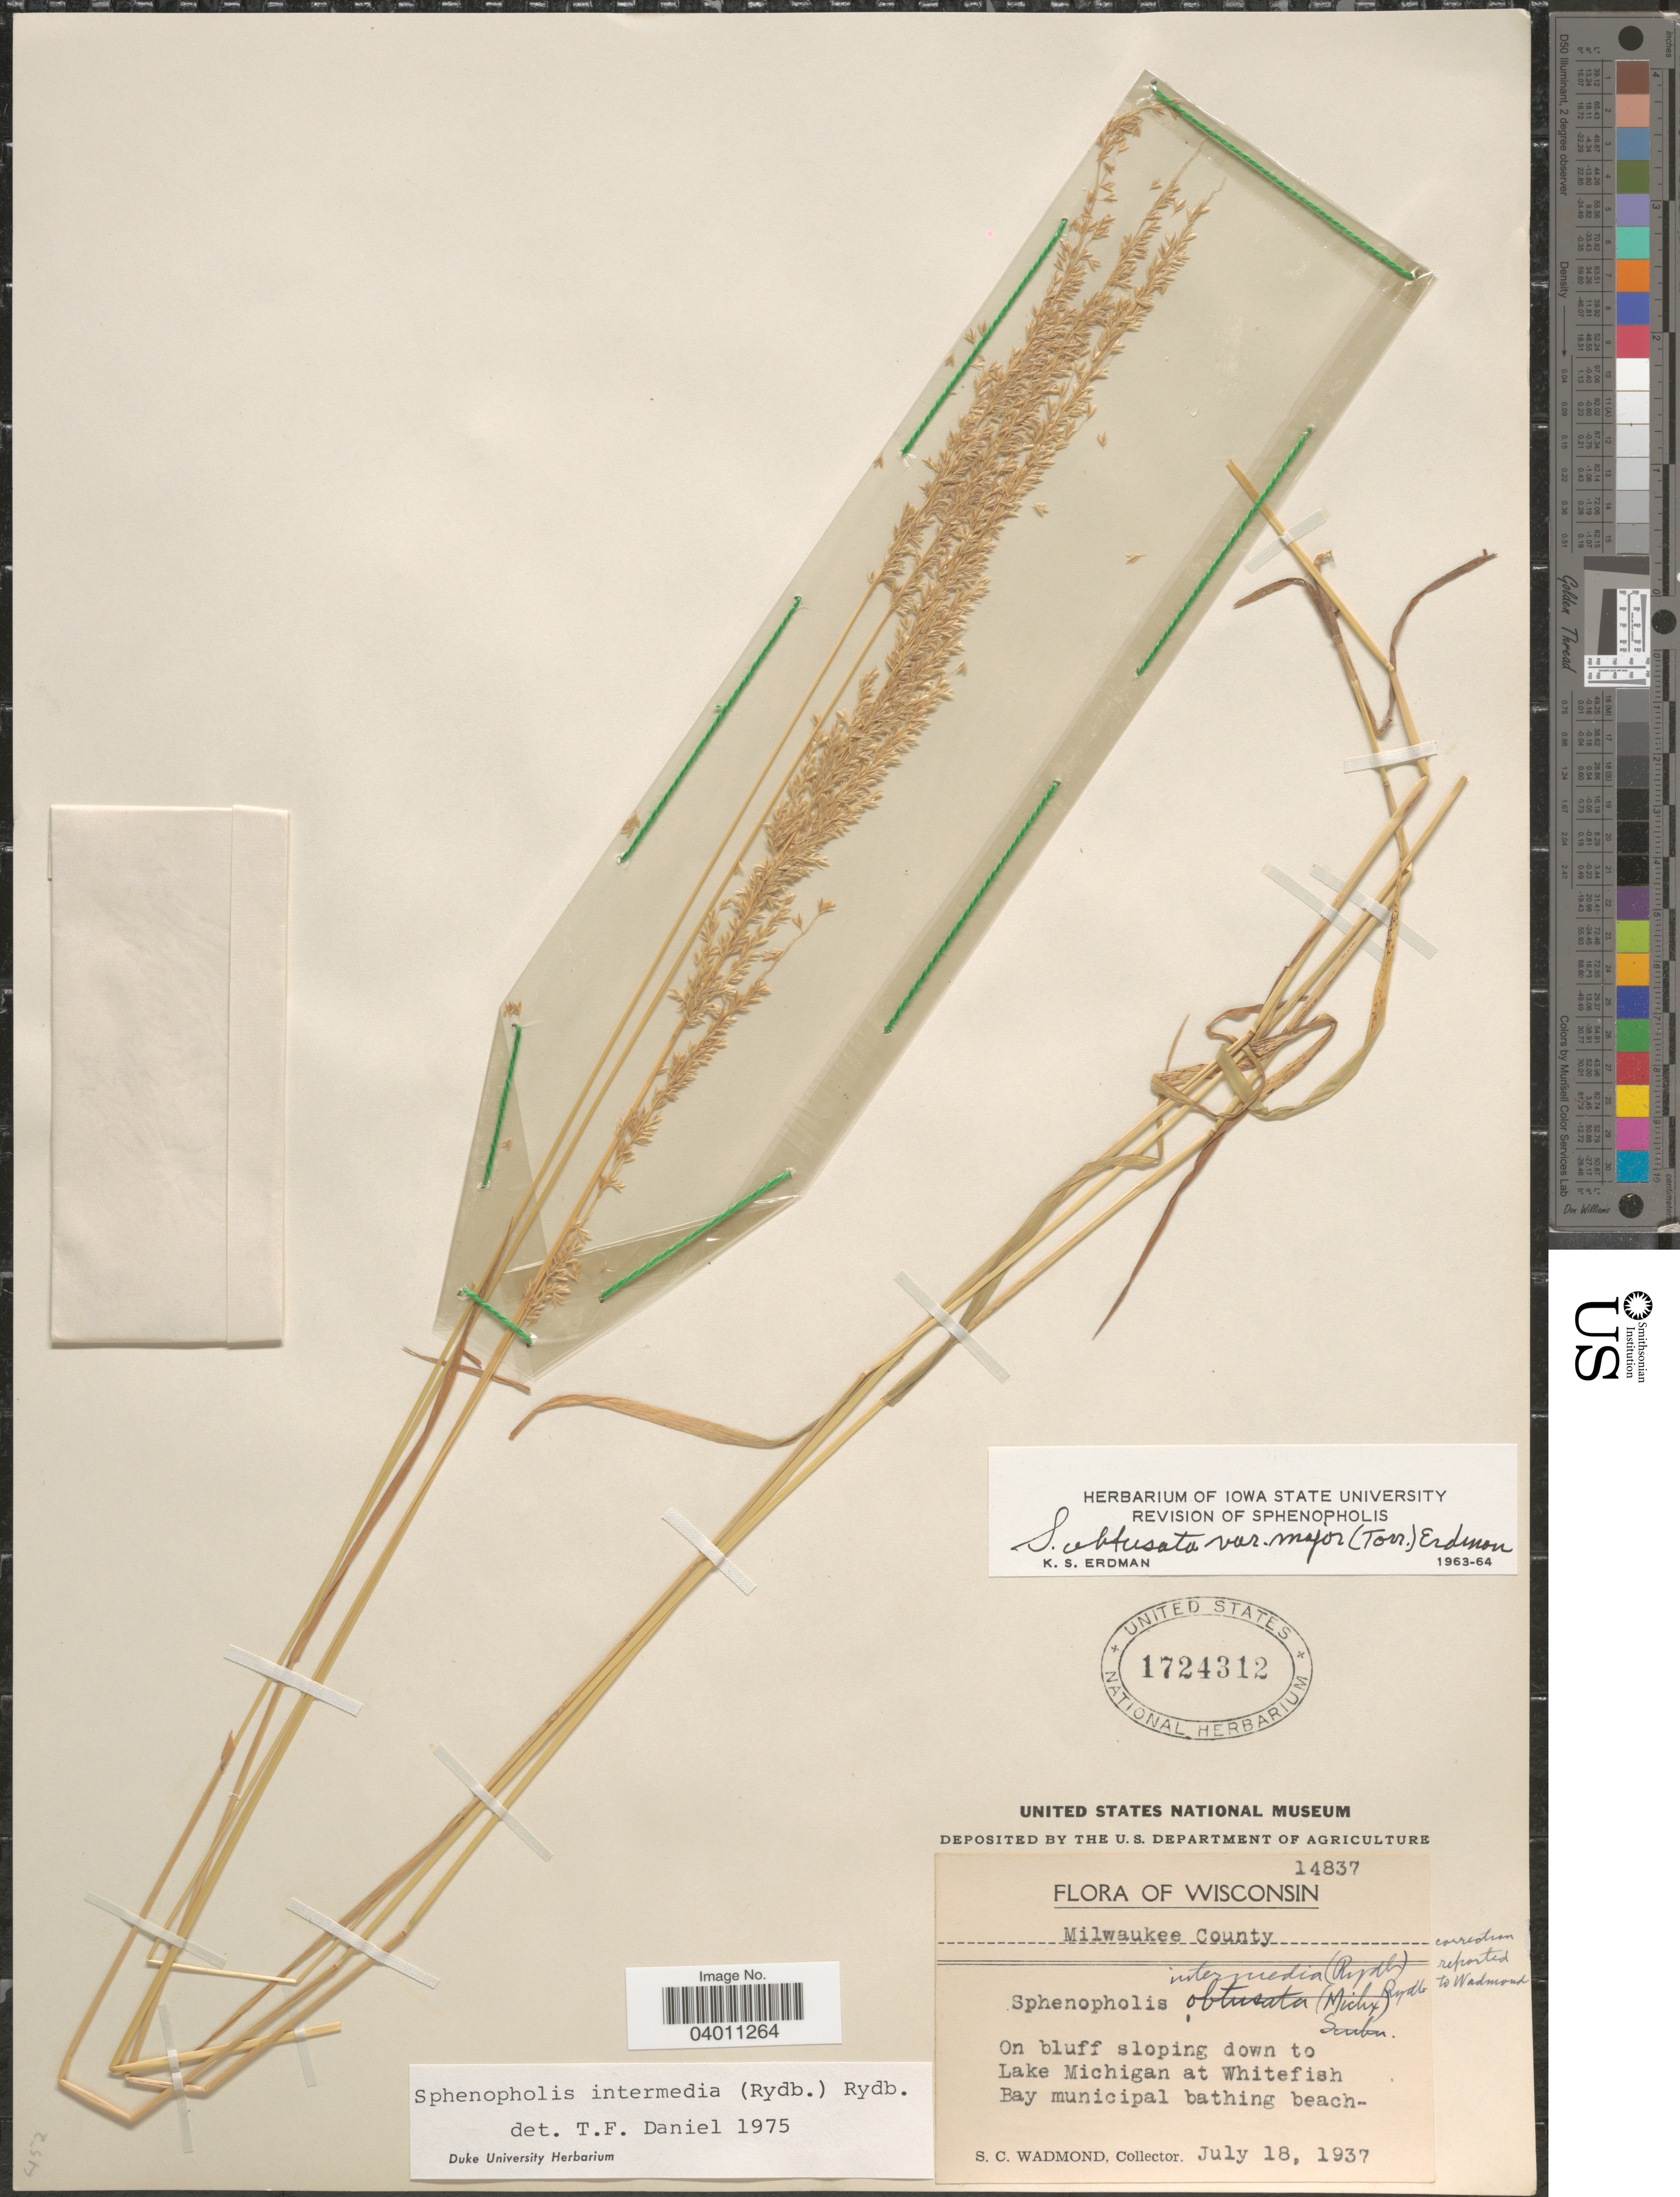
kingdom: Plantae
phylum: Tracheophyta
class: Liliopsida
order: Poales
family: Poaceae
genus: Sphenopholis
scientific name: Sphenopholis intermedia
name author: (Rydb.) Rydb.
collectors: S. Wadmond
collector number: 14837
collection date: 1937-07-18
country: United States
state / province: Wisconsin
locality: Milwaukee County. On bluff sloping down to Lake Michigan at Whitefish Bay municipal bathing beach-.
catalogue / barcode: US 1724312